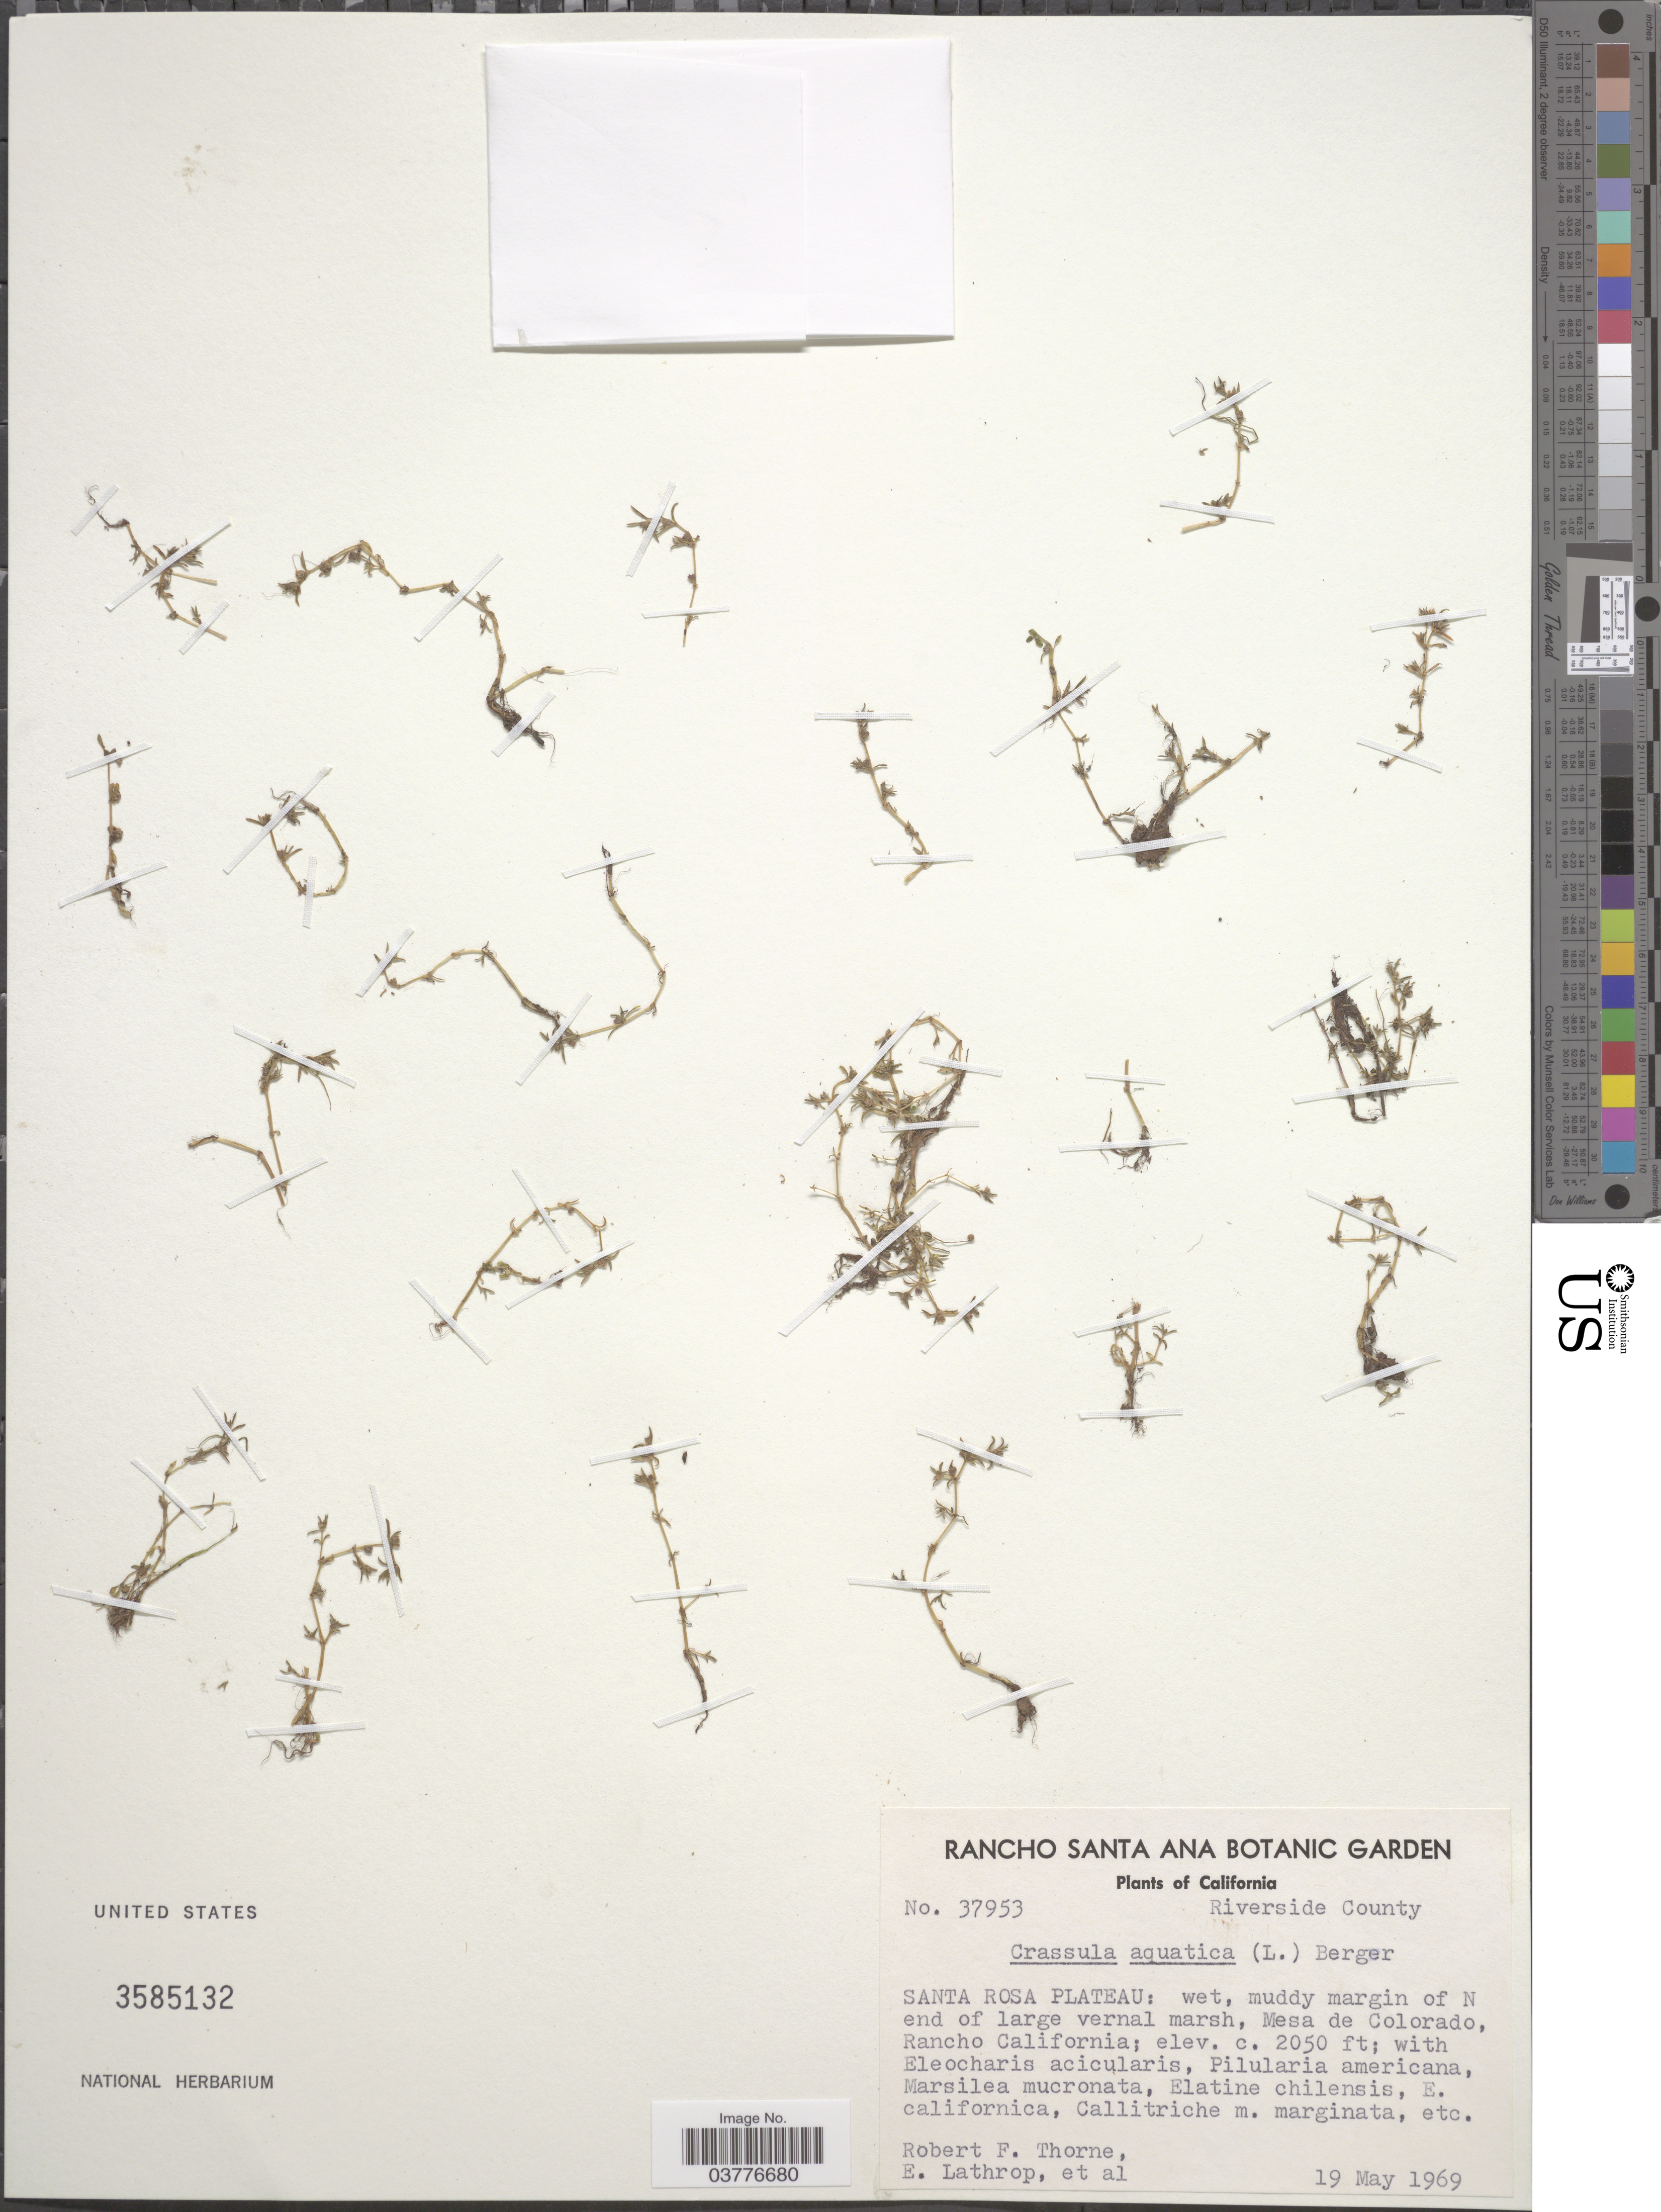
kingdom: Plantae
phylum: Tracheophyta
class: Magnoliopsida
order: Saxifragales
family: Crassulaceae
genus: Crassula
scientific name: Crassula aquatica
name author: (L.) Schönland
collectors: R. F. Thorne, E. Lathrop & et al.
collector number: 37953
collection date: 1969-05-19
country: United States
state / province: California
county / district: Riverside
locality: Riverside County. Santa Rosa Plateau: muddy margin of N end of large vernal marsh, Mesa de Colorado, Rancho California.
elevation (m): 625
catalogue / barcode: US 3585132